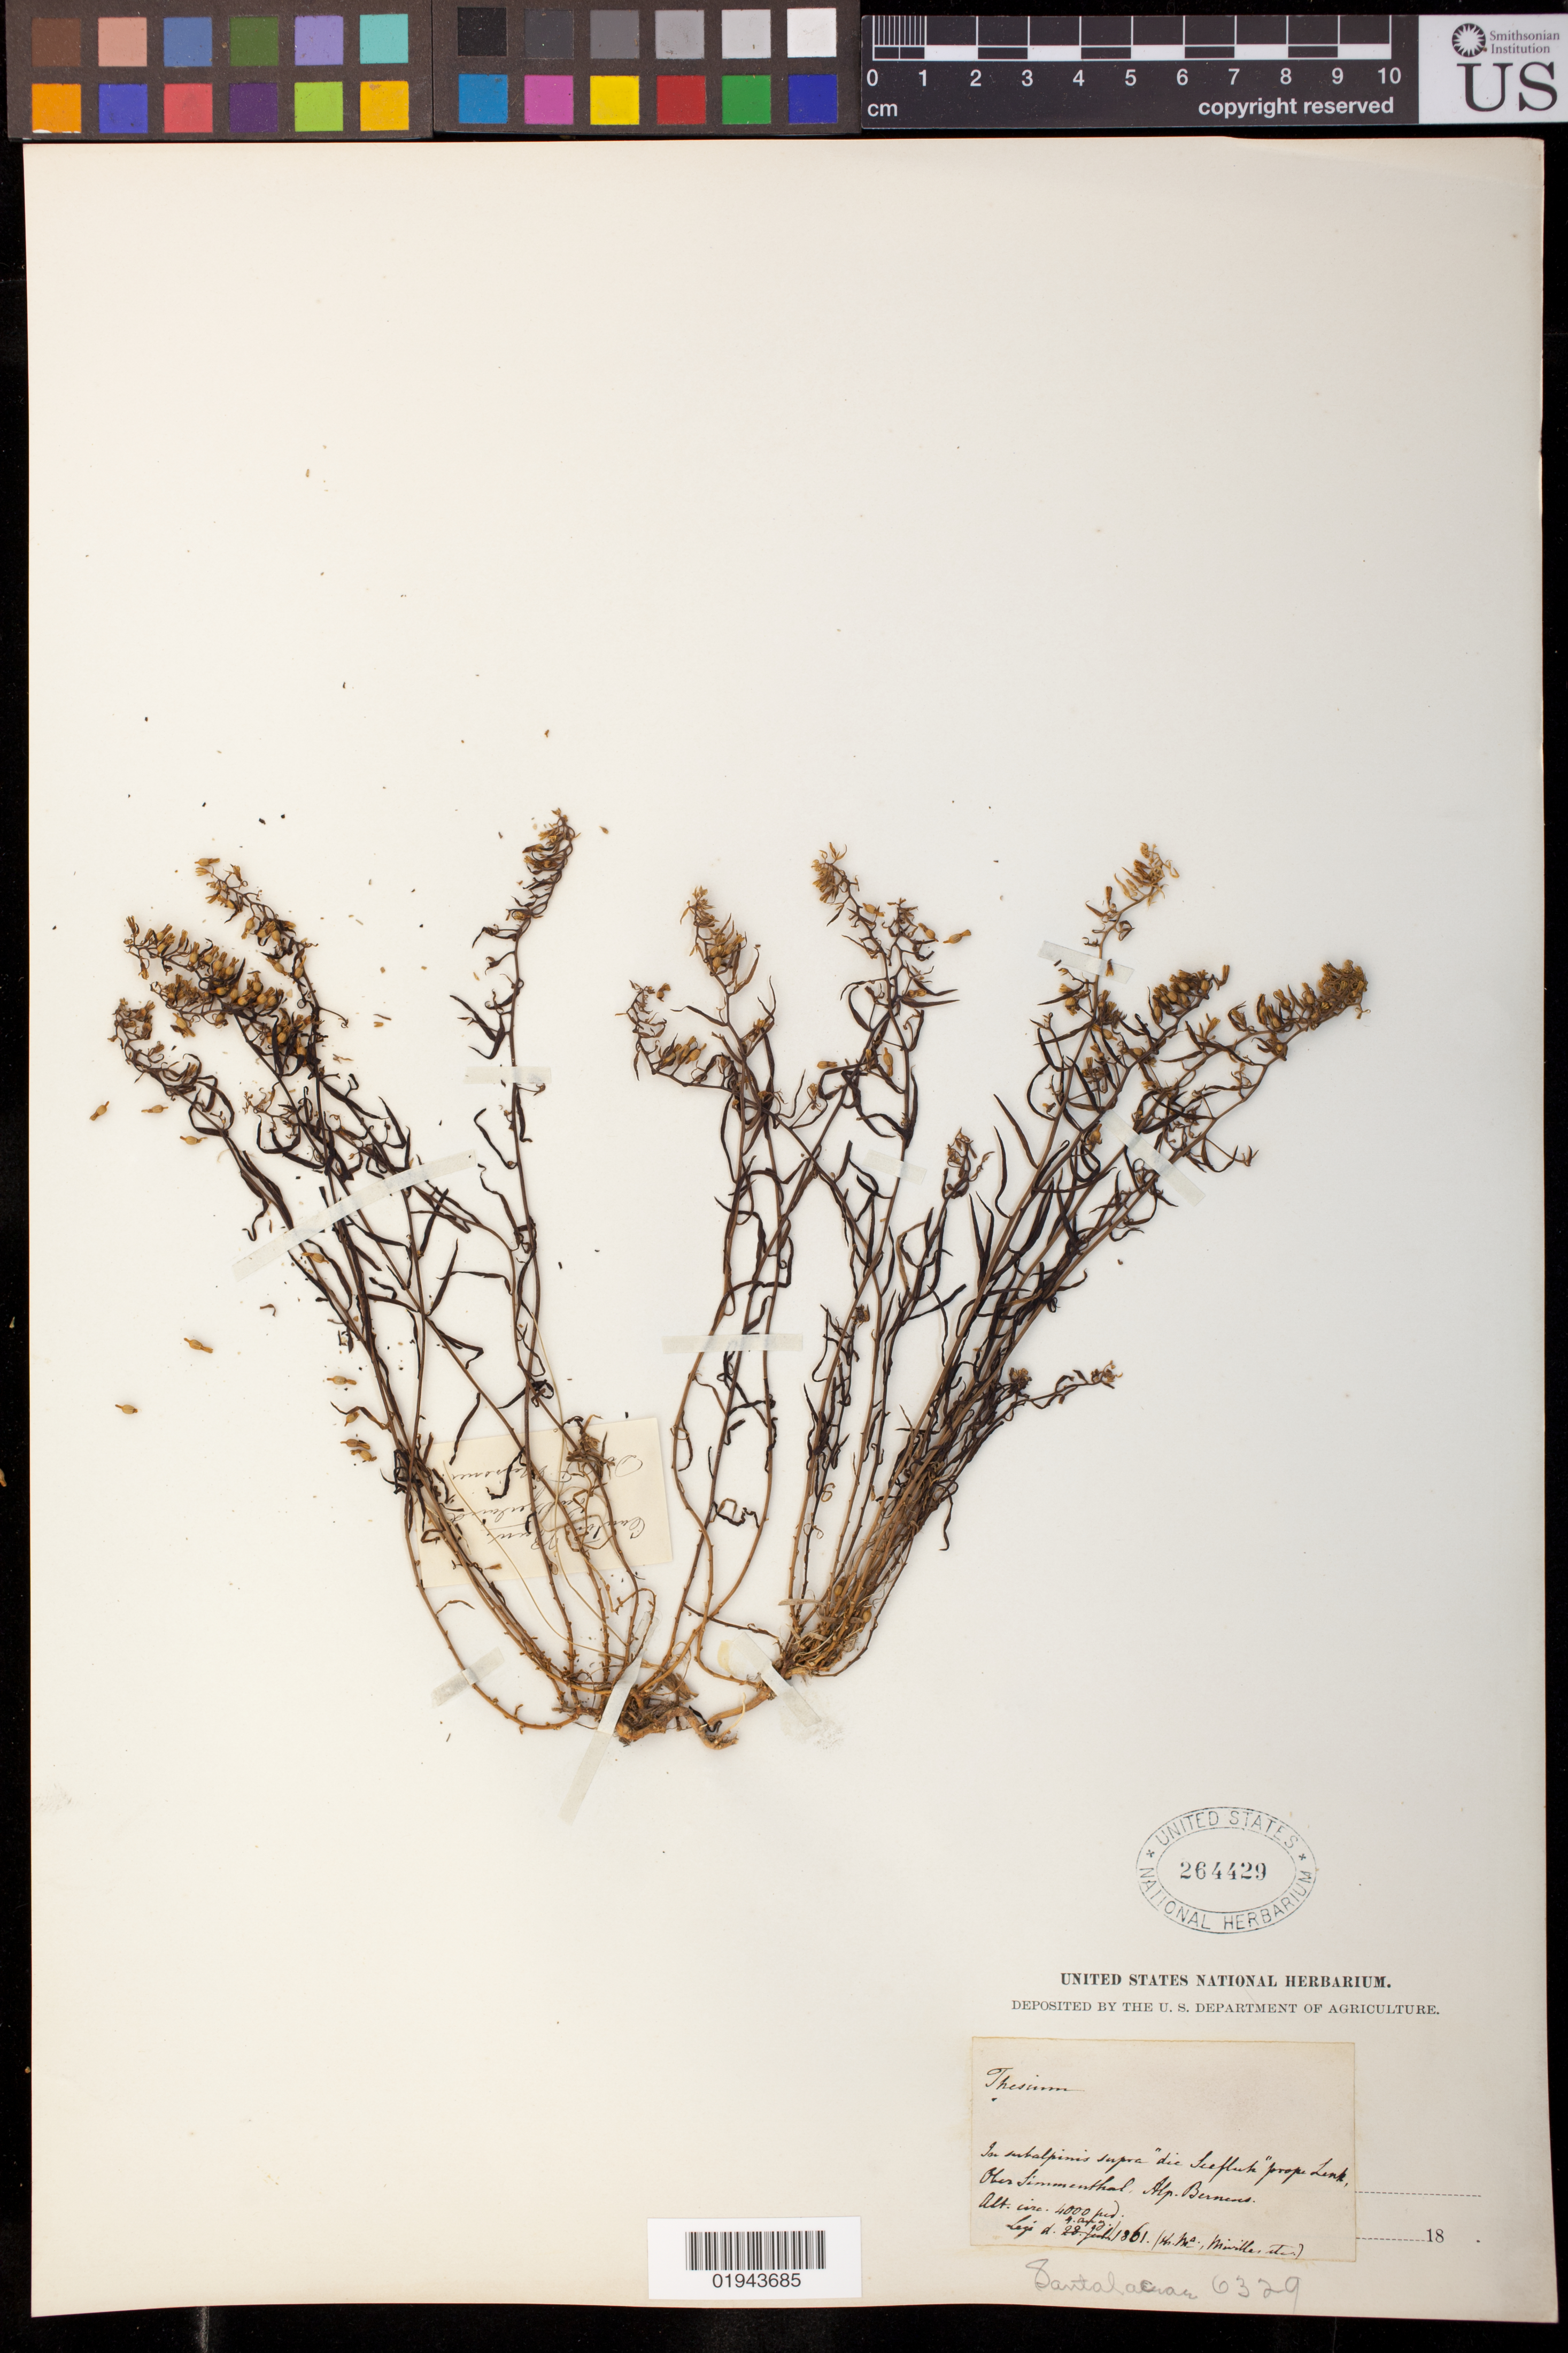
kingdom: Plantae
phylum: Tracheophyta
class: Magnoliopsida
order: Santalales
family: Thesiaceae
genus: Thesium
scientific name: Thesium sp.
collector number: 6329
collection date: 1861-08-04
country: Switzerland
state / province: Bern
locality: In subalpinis supra die Seefluk prope Lenk, Ober Simmenthal, Alp. Berneus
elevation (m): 4000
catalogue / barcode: US 264429